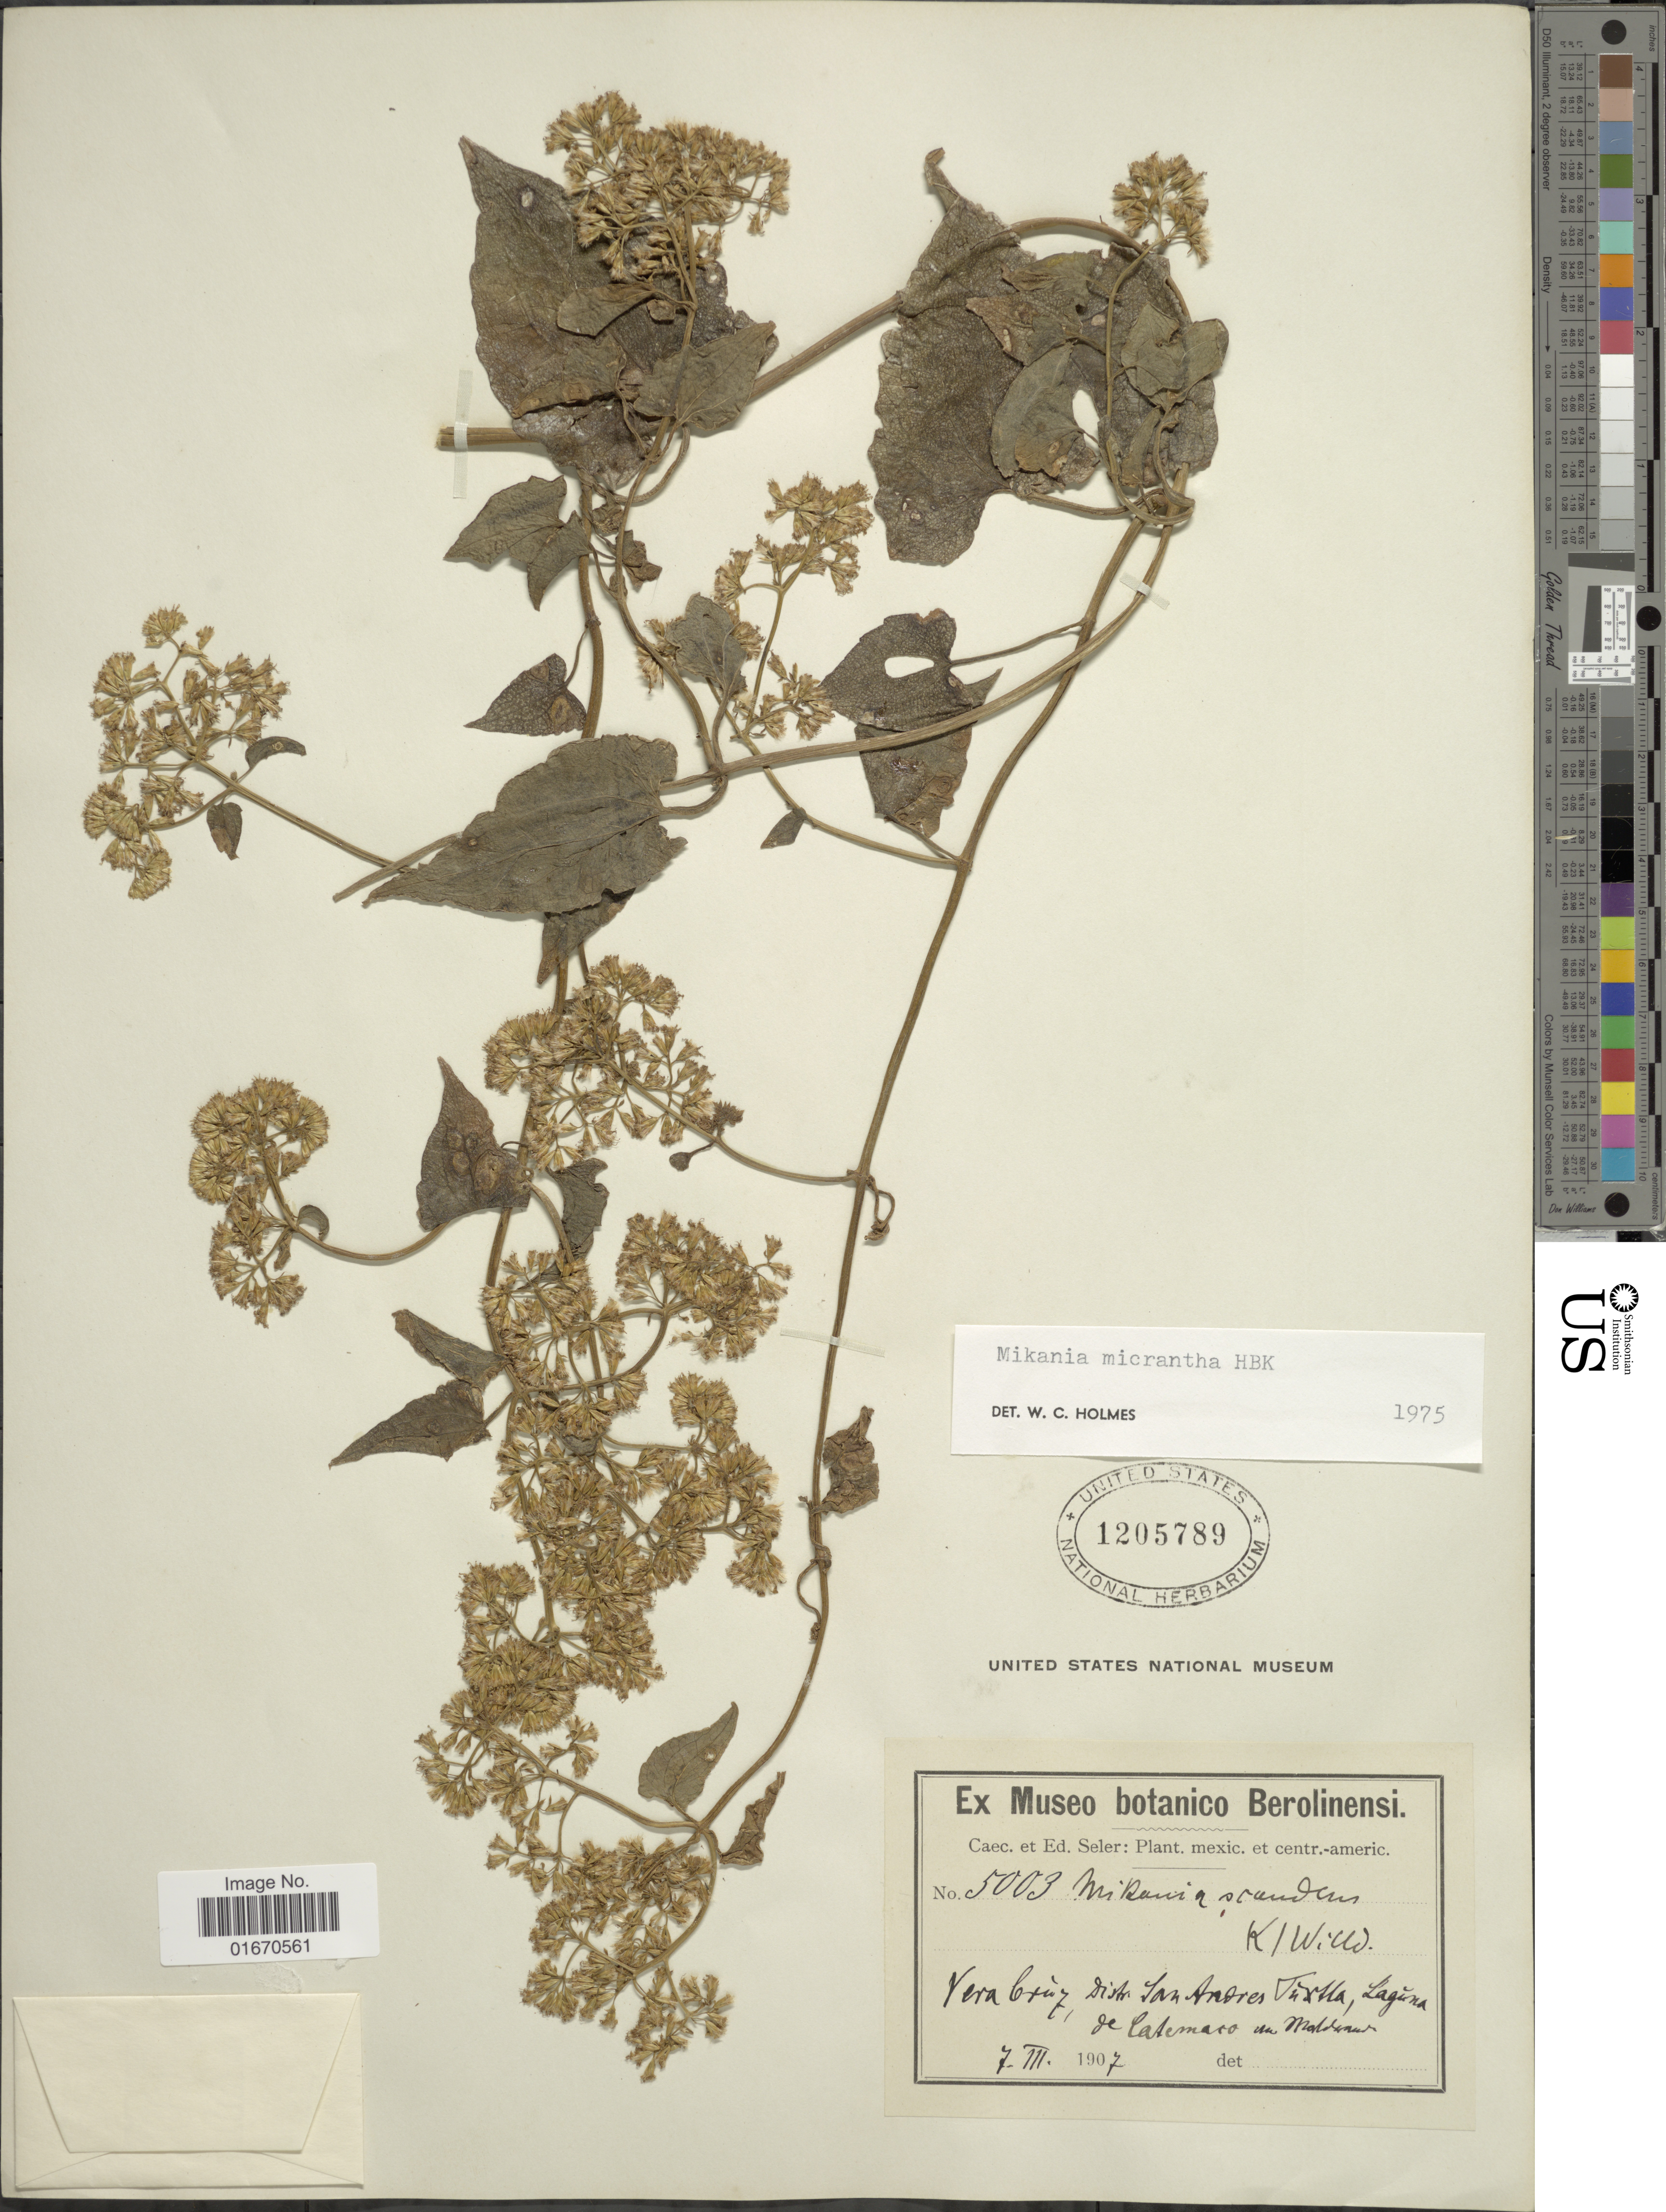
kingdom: Plantae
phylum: Tracheophyta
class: Magnoliopsida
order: Asterales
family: Asteraceae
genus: Mikania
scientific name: Mikania micrantha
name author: Kunth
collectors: C. Seler & E. G. Seler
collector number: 5003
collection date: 1907-03-07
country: Mexico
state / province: Veracruz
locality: Vera Cruz, Distr. San Andres Tuxtla, Laguna de Catemaco du Waldrand.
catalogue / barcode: US 1205789